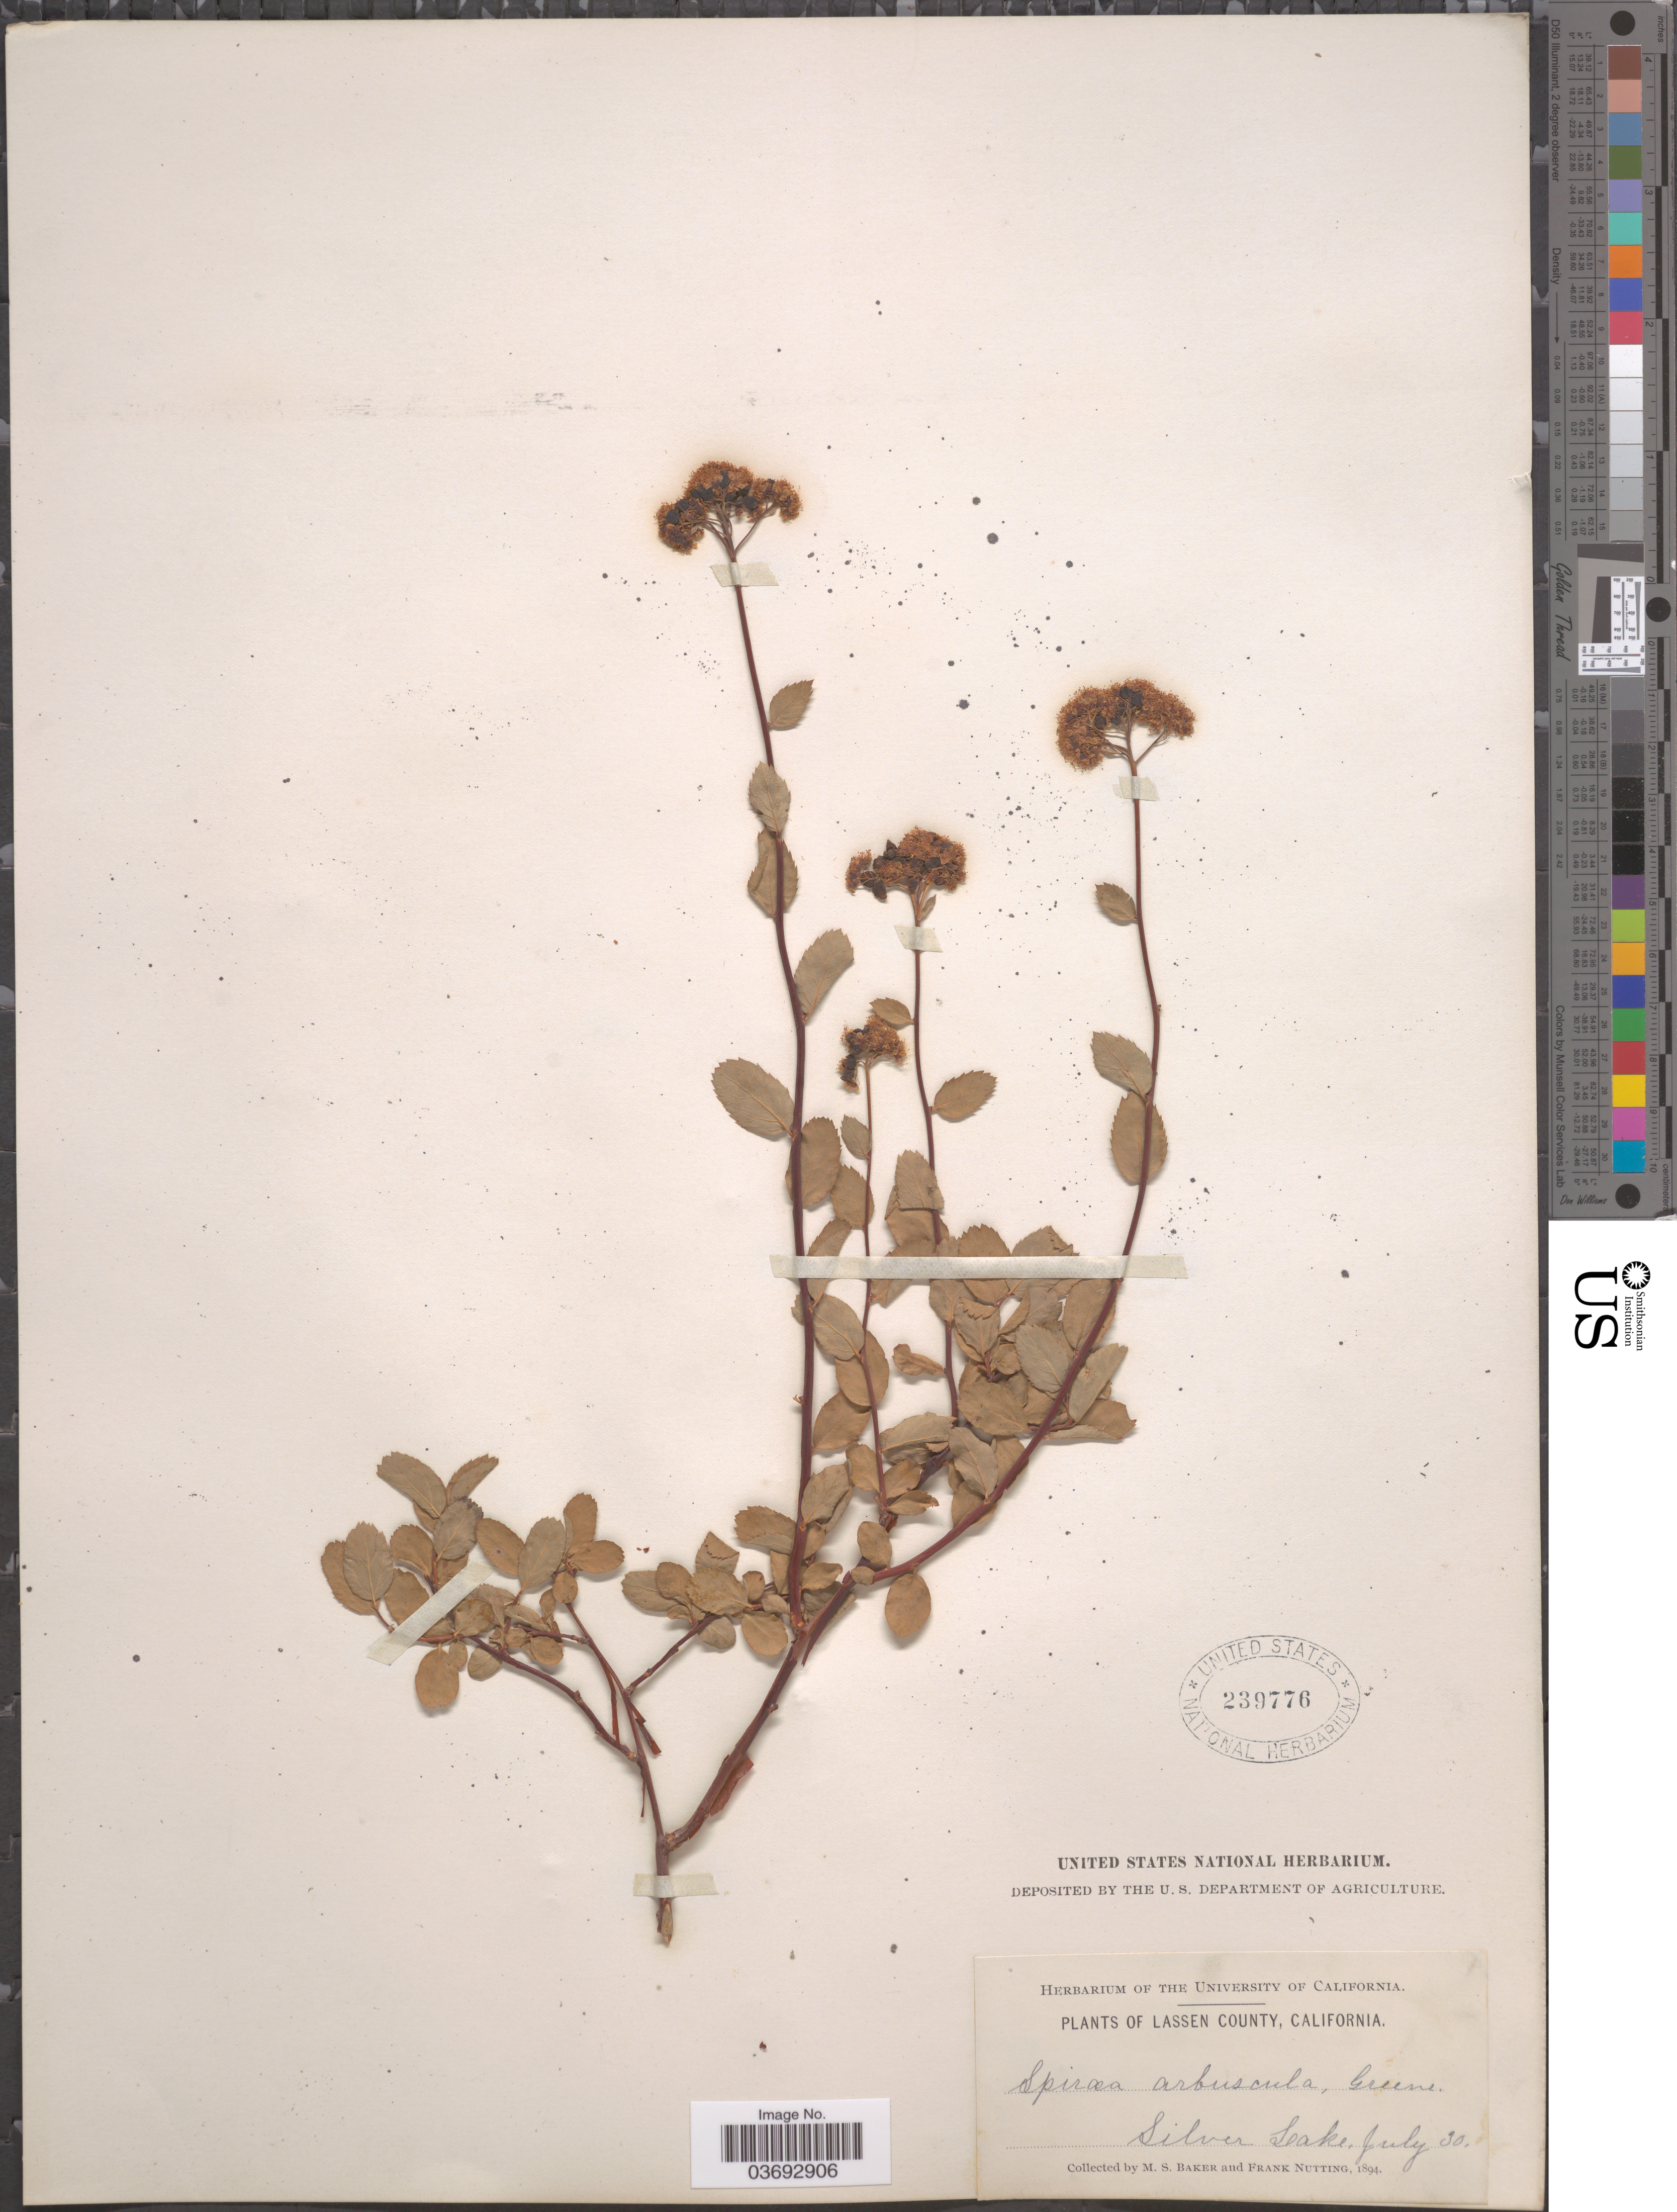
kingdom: Plantae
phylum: Tracheophyta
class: Magnoliopsida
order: Rosales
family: Rosaceae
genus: Spiraea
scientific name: Spiraea splendens var. splendens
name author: Baumann ex K. Koch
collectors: M. S. Baker & F. Nutting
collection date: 1894-07-30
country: United States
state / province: California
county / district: Lassen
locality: Lassen County. Silver Lake.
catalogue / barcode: US 239776